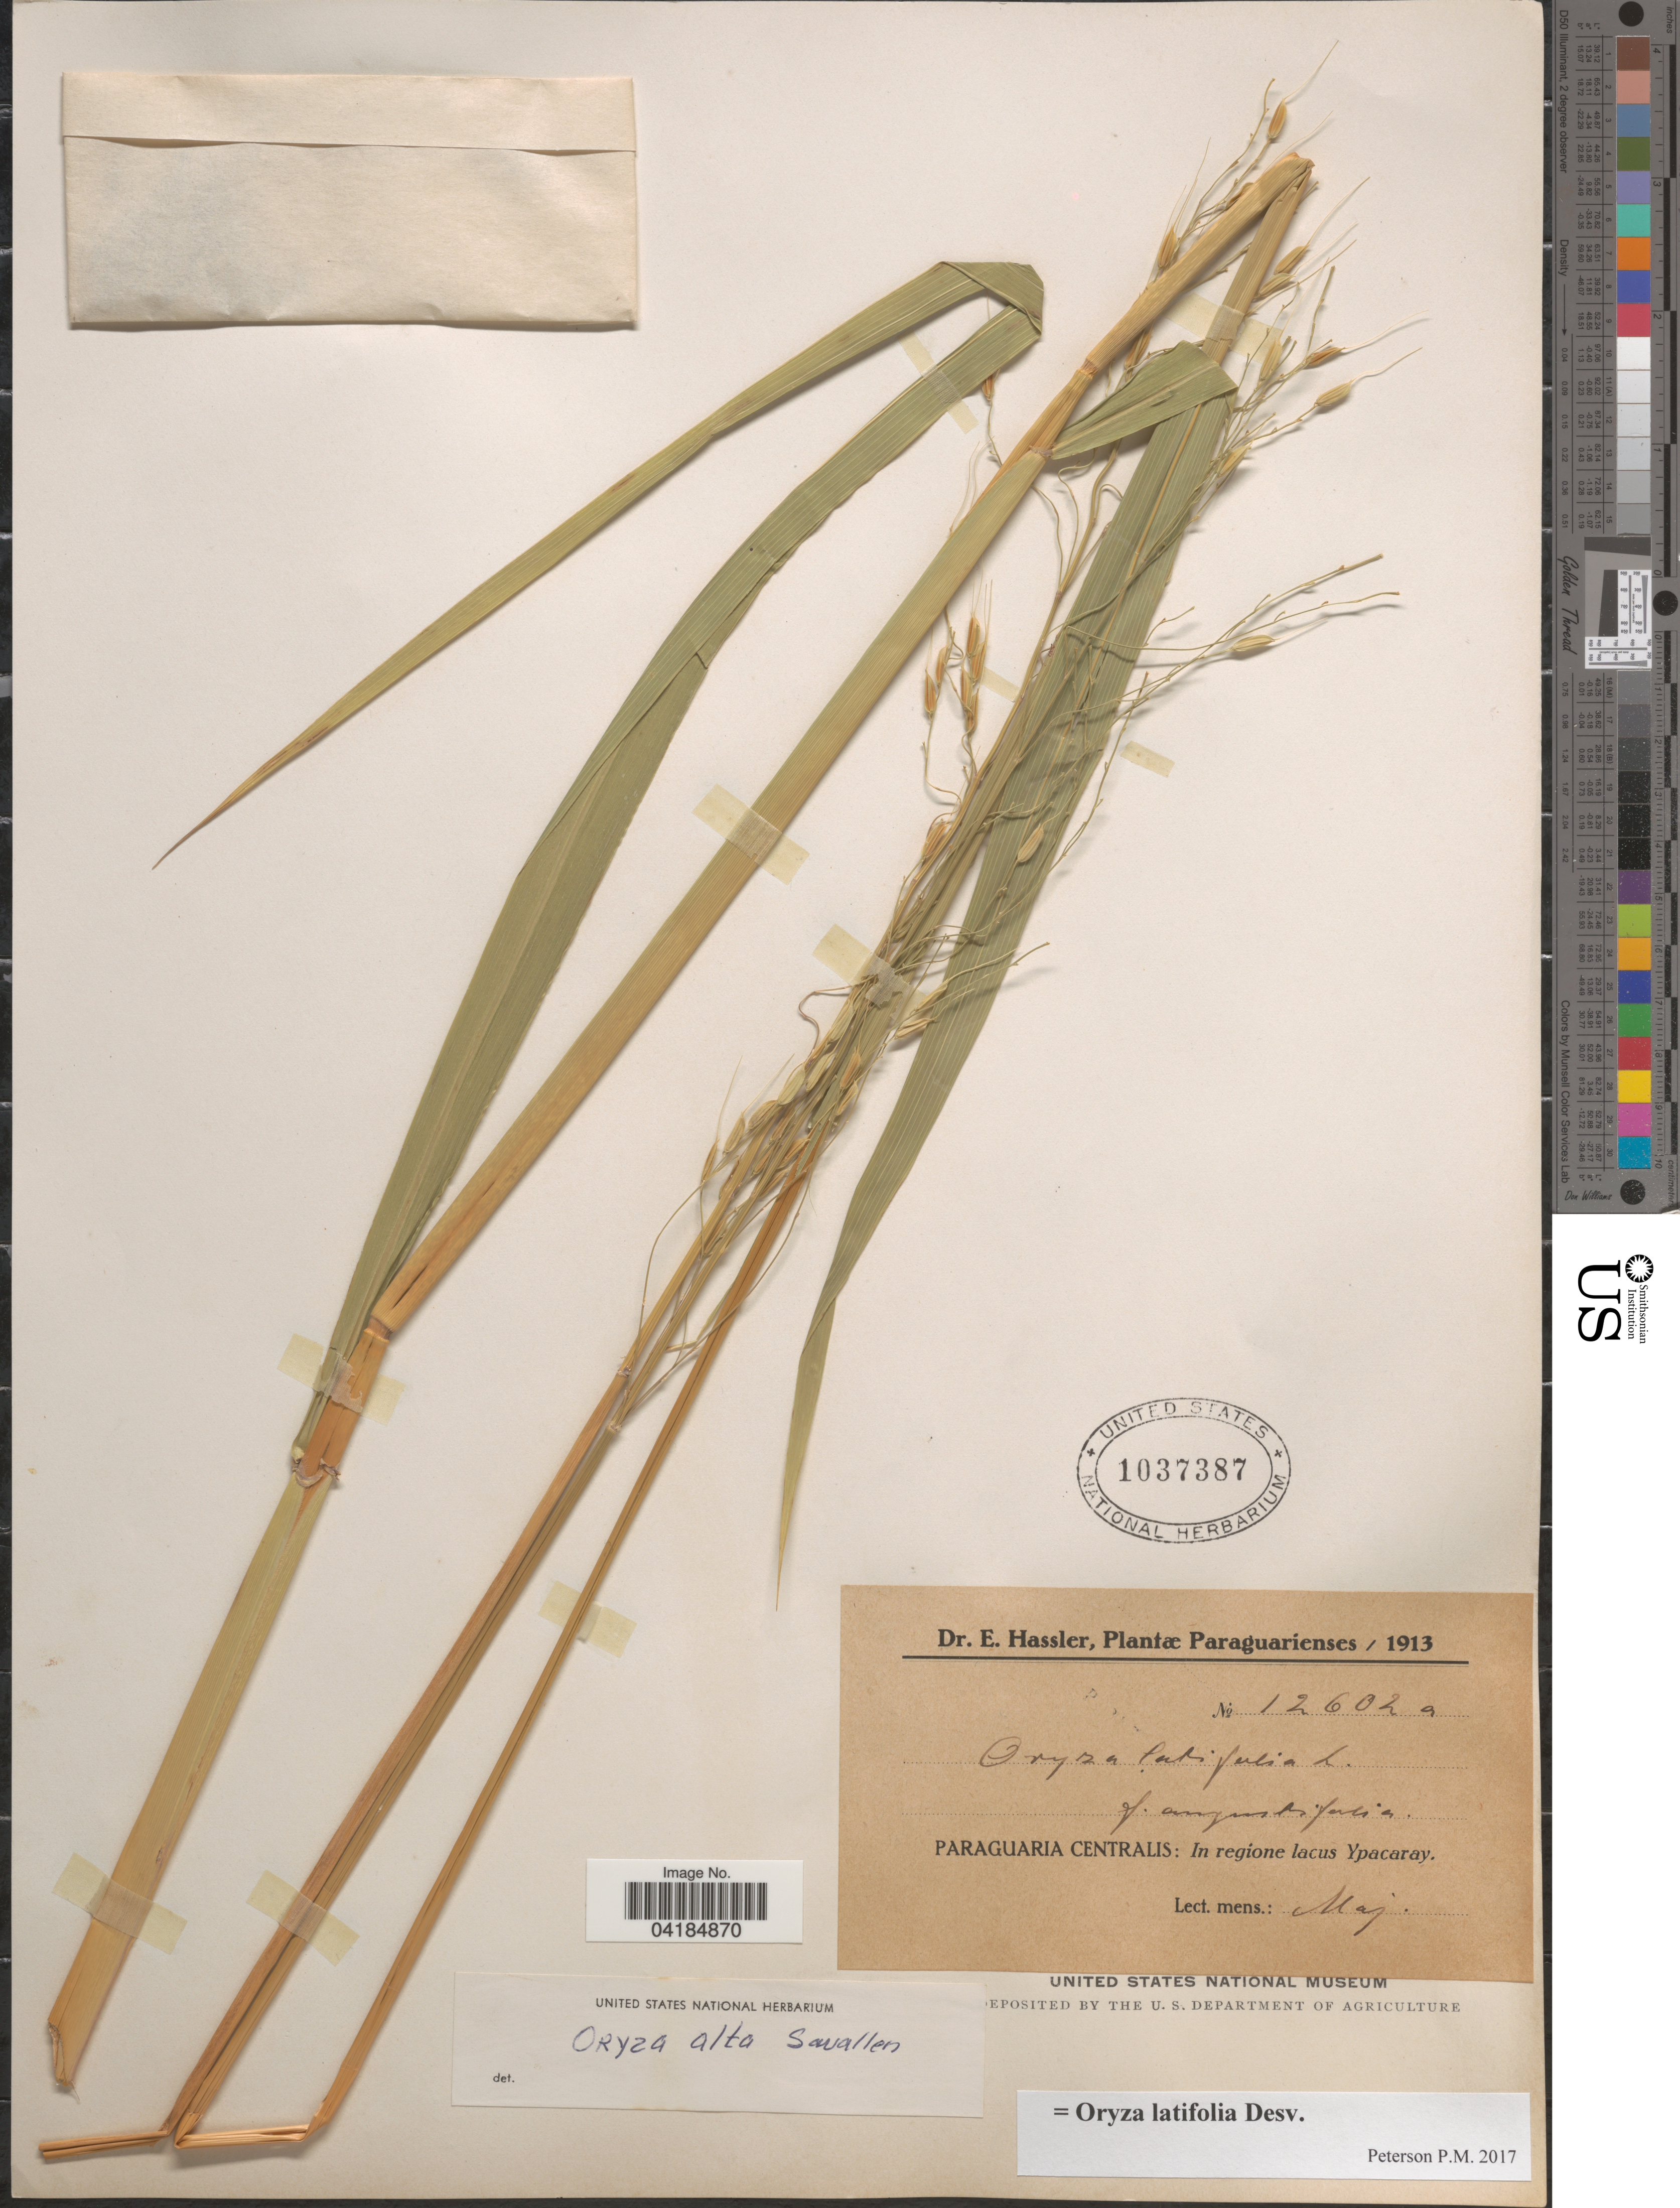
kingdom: Plantae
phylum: Tracheophyta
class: Liliopsida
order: Poales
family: Poaceae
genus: Oryza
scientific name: Oryza latifolia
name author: Desv.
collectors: E. Hassler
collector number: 12602a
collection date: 1913-05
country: Paraguay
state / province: Paraguari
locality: Paraguarienses. Paraguaria Centralis: In regione lacus Ypacaray.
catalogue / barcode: US 1037387